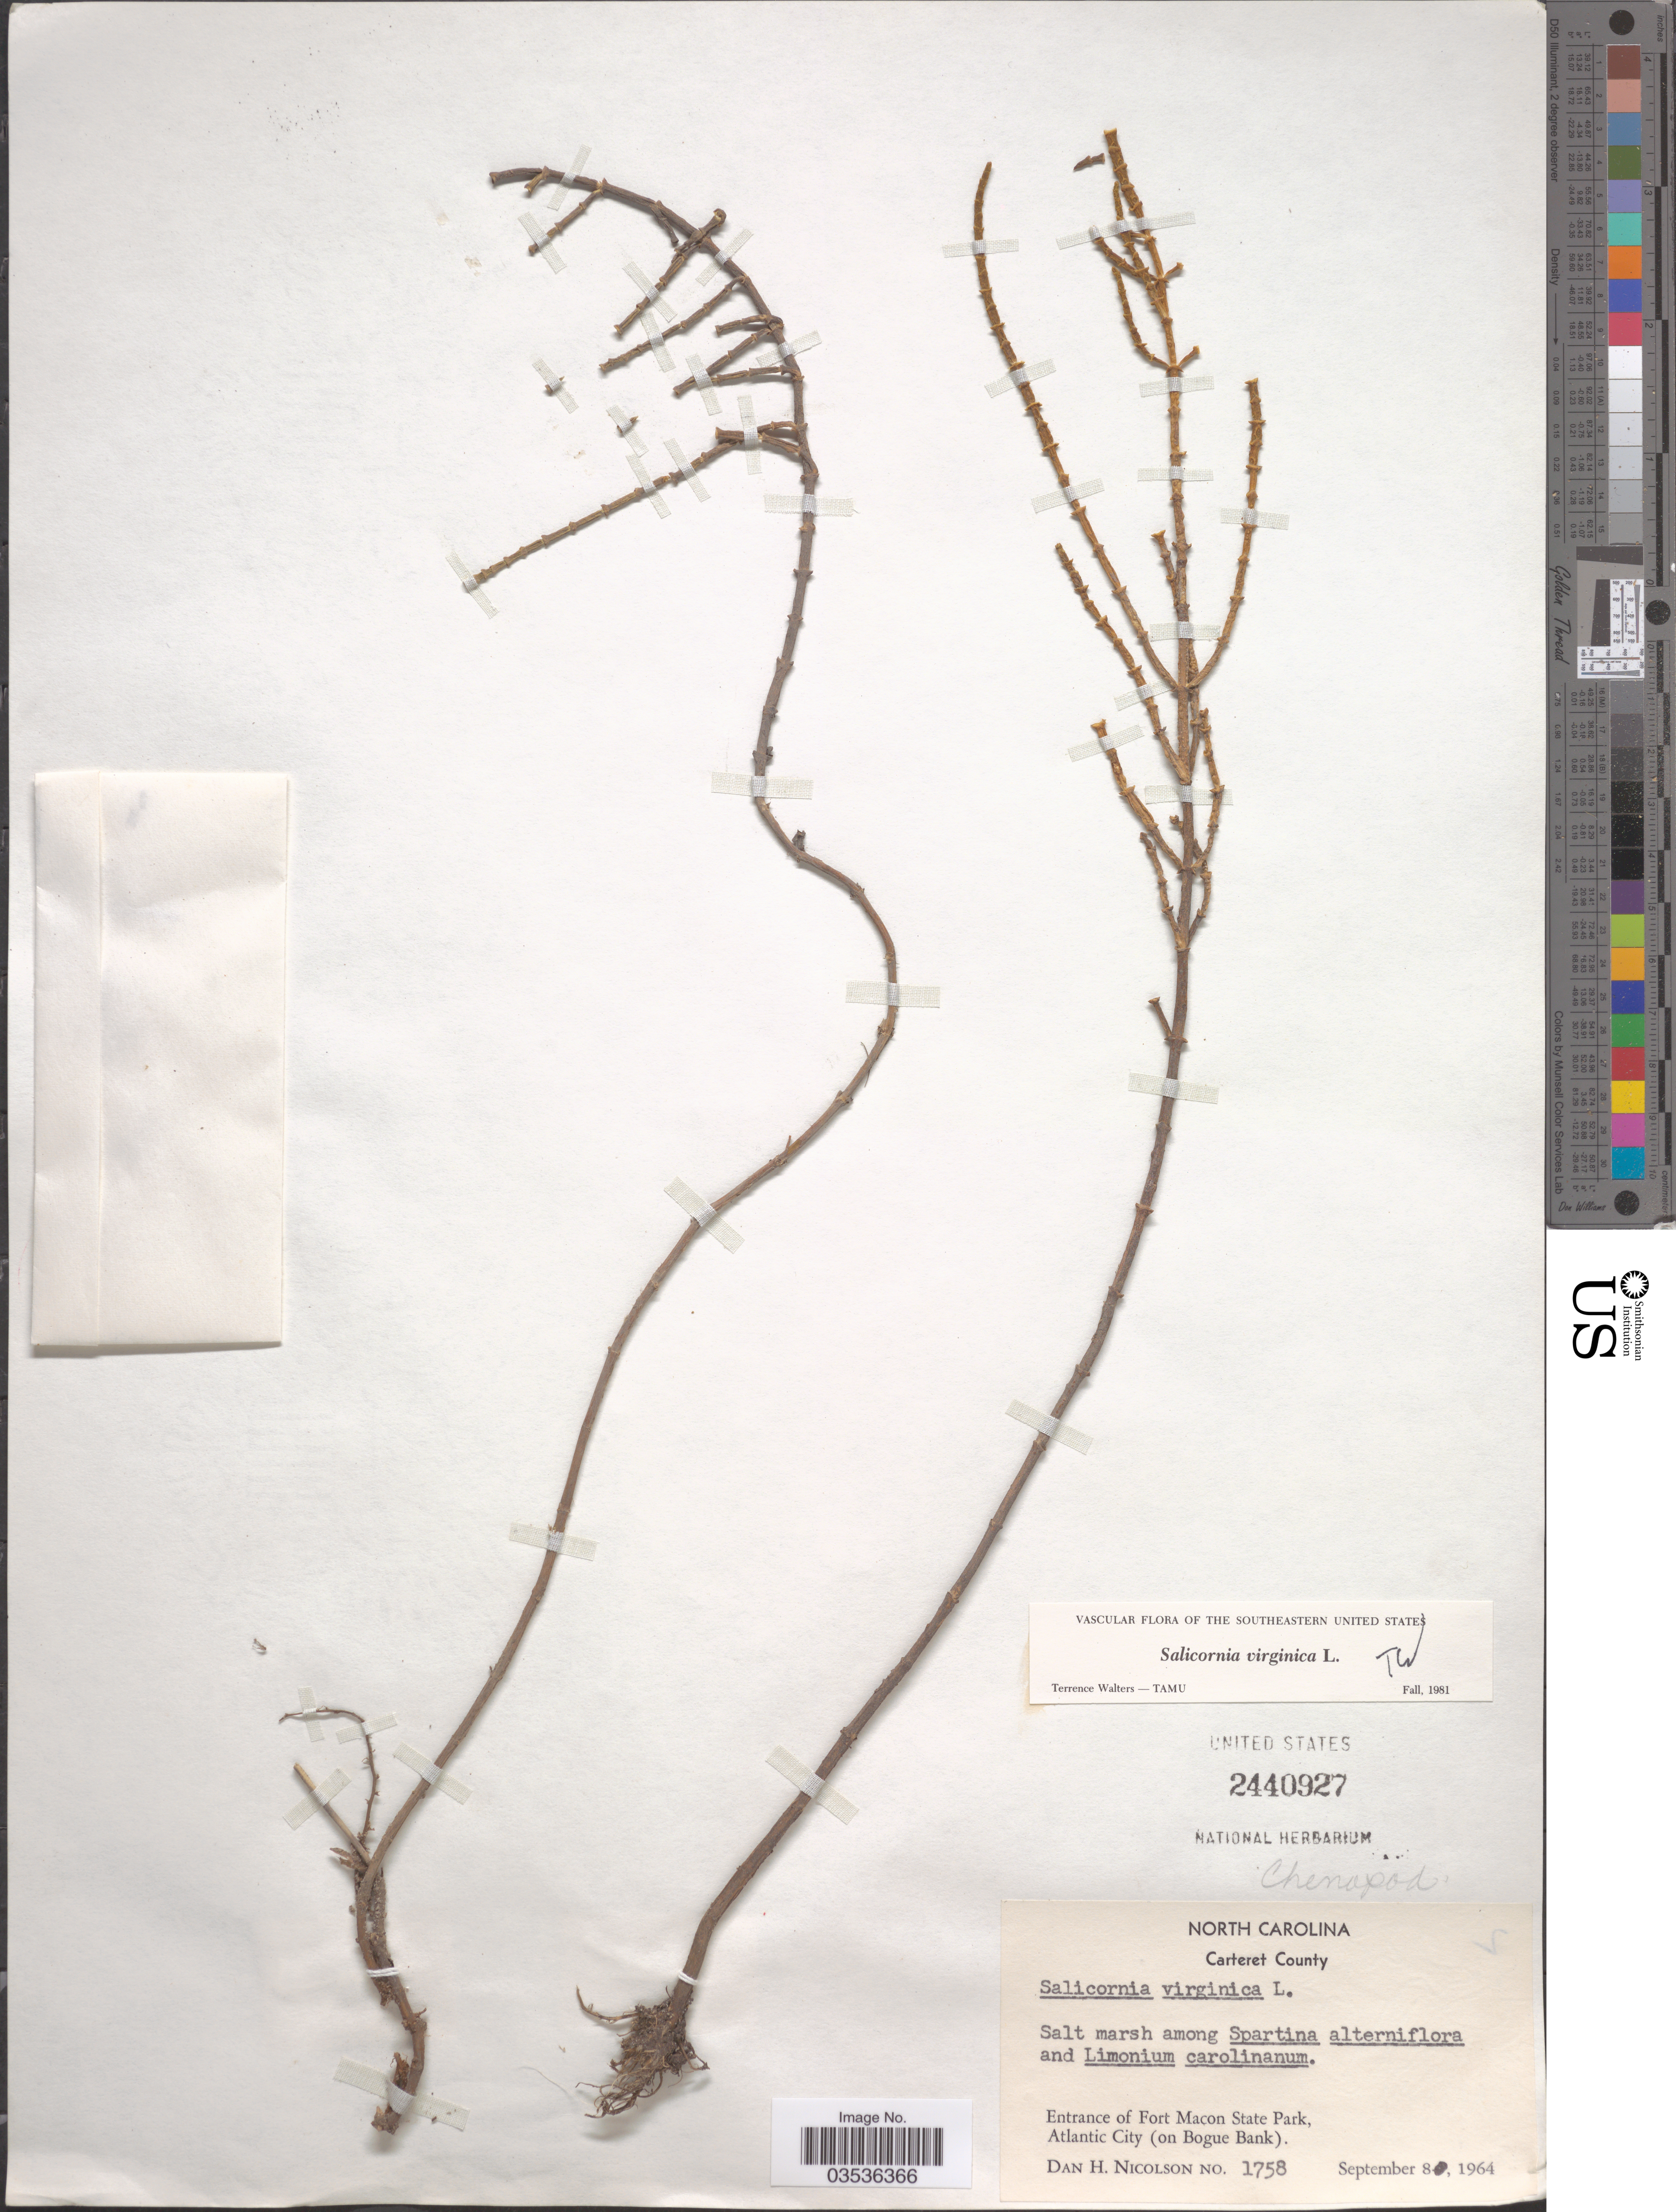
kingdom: Plantae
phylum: Tracheophyta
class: Magnoliopsida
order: Caryophyllales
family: Amaranthaceae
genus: Salicornia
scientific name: Salicornia ambigua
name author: Michx.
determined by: Strong, Mark T., (BOT), Smithsonian Institution - National Museum of Natural History (UNITED STATES)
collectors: D. H. Nicolson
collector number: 1758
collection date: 1964-09-08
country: United States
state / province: North Carolina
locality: Carteret County. Entrance of Fort Macon State Park, Atlantic City (on Bogue Bank).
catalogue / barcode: US 2440927